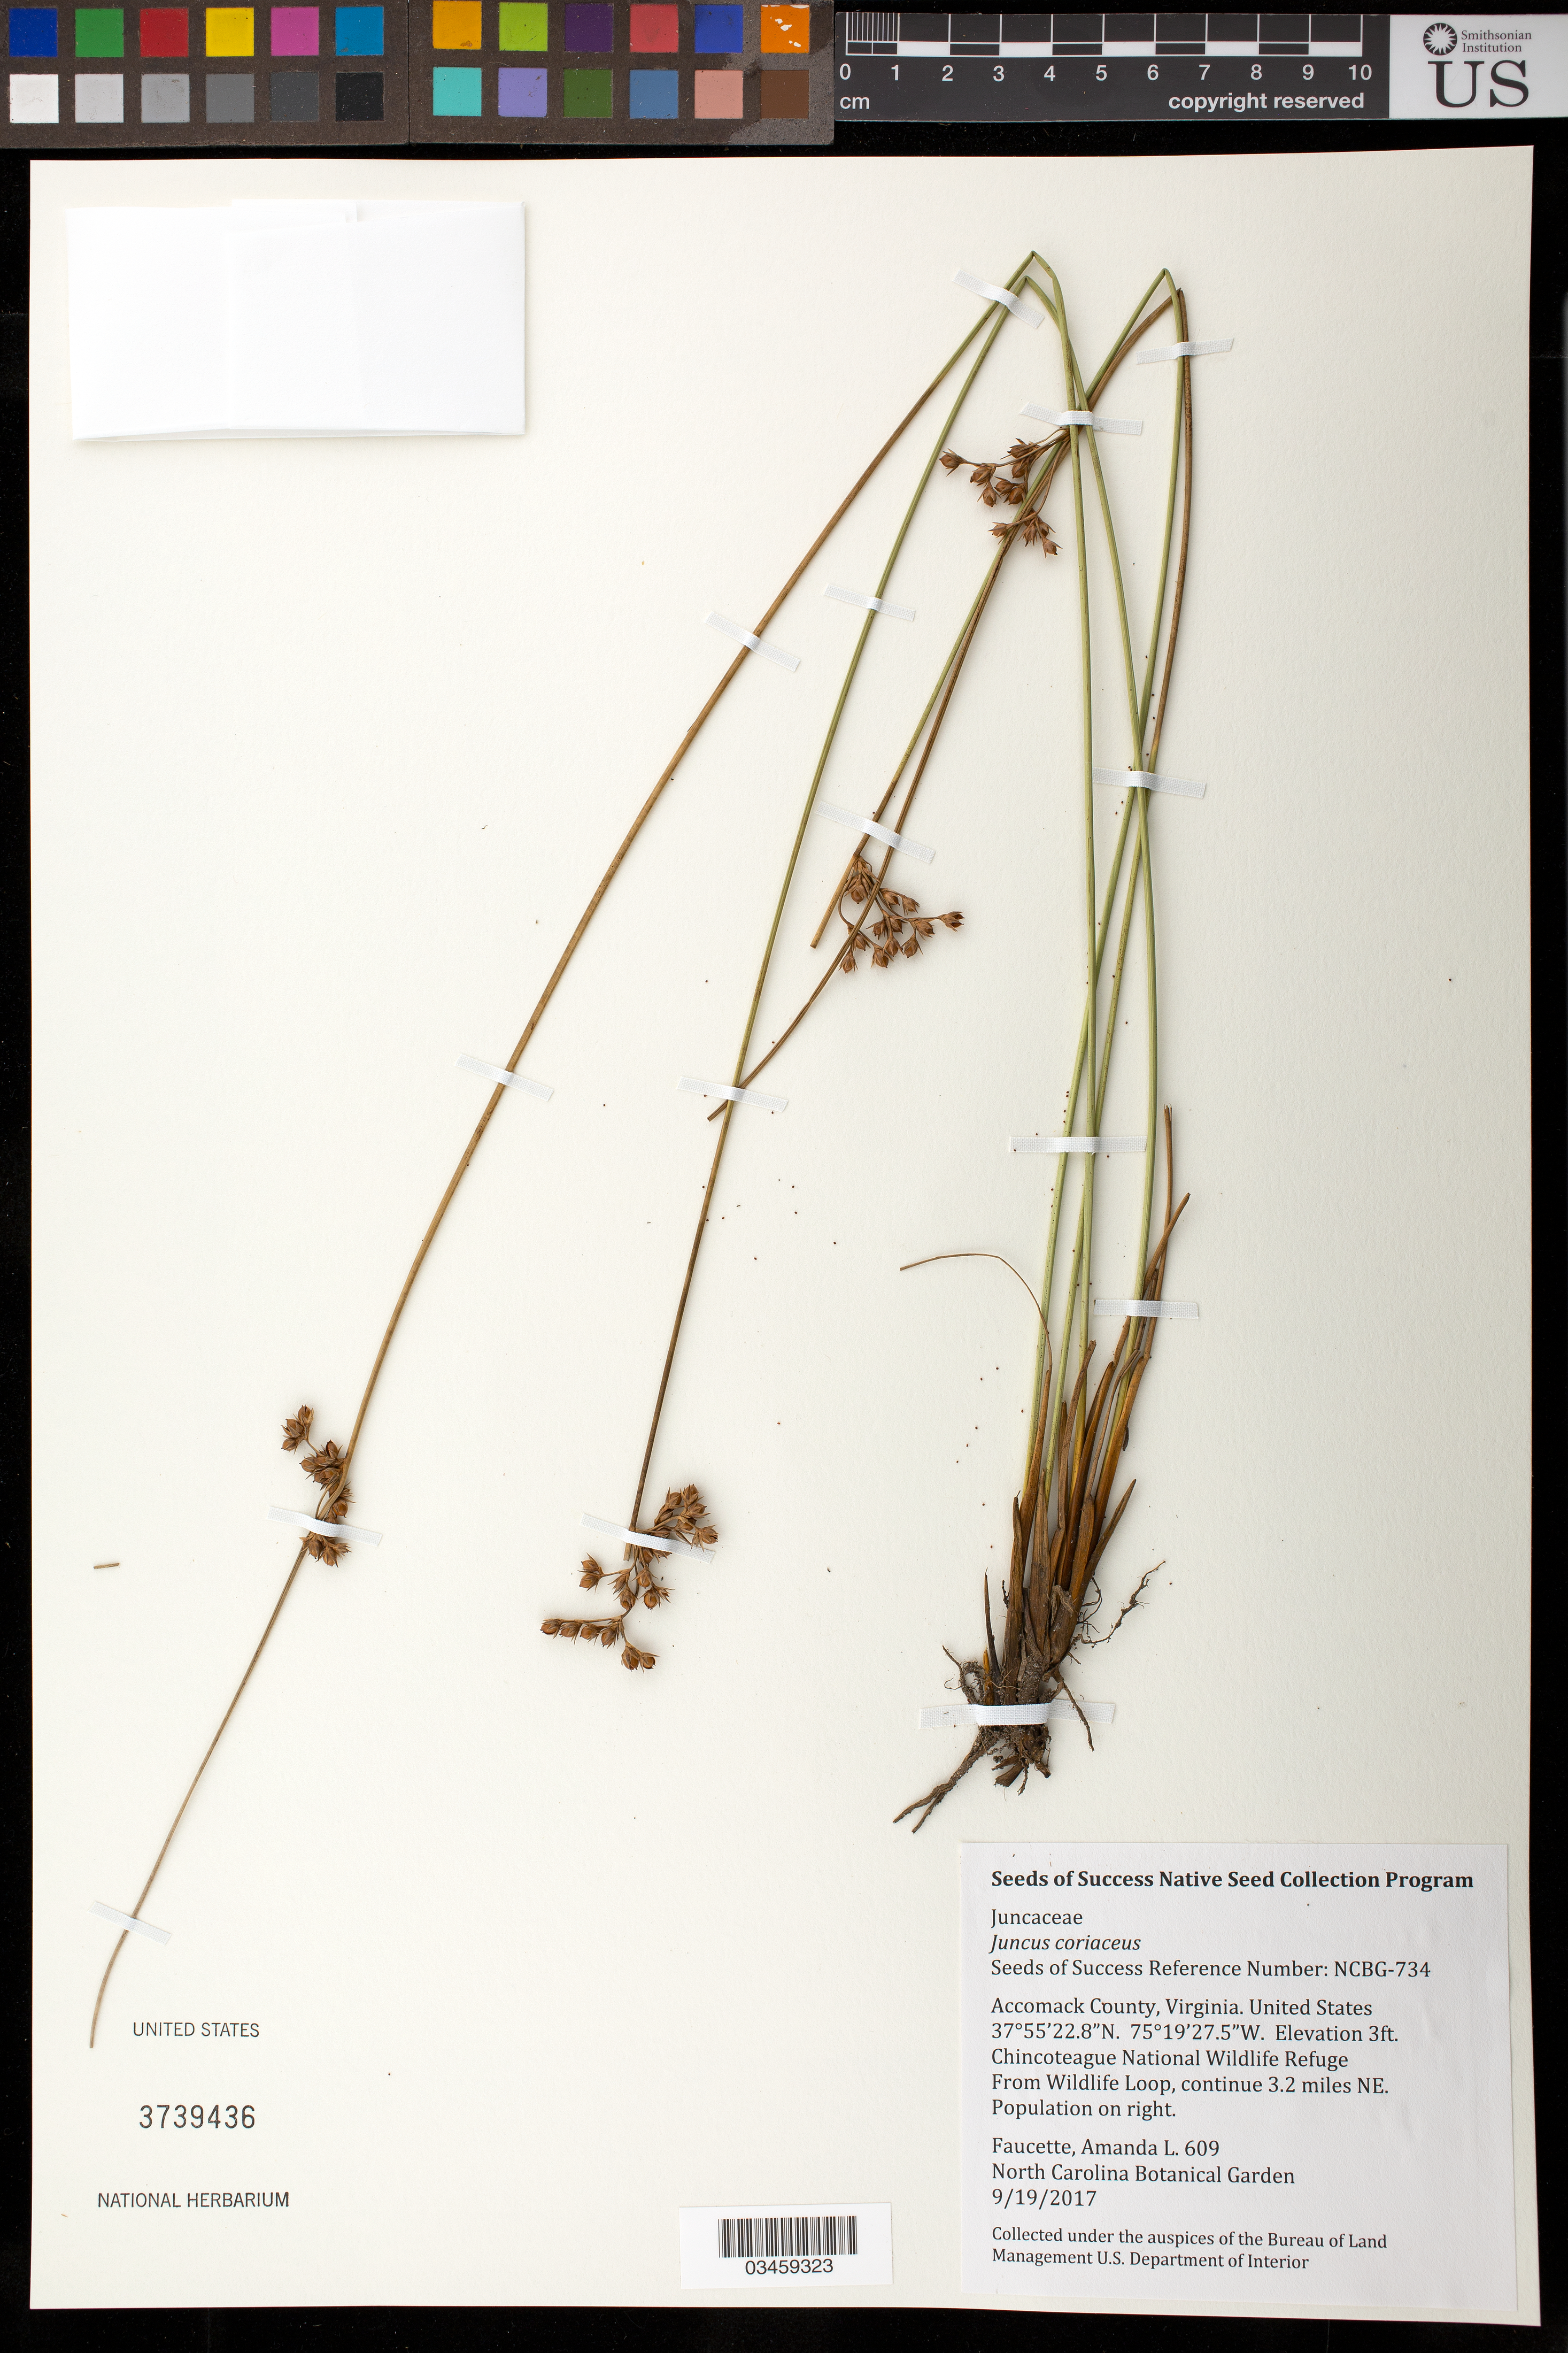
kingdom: Plantae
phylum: Tracheophyta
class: Liliopsida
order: Poales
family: Juncaceae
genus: Juncus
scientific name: Juncus coriaceus Mack.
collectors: A. Faucette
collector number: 609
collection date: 2017-09-19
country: United States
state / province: Virginia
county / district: Accomack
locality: Chincoteague National Wildlife Refuge, 3.2 mi. N from Wildlife Loop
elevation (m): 1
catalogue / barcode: US 3739436